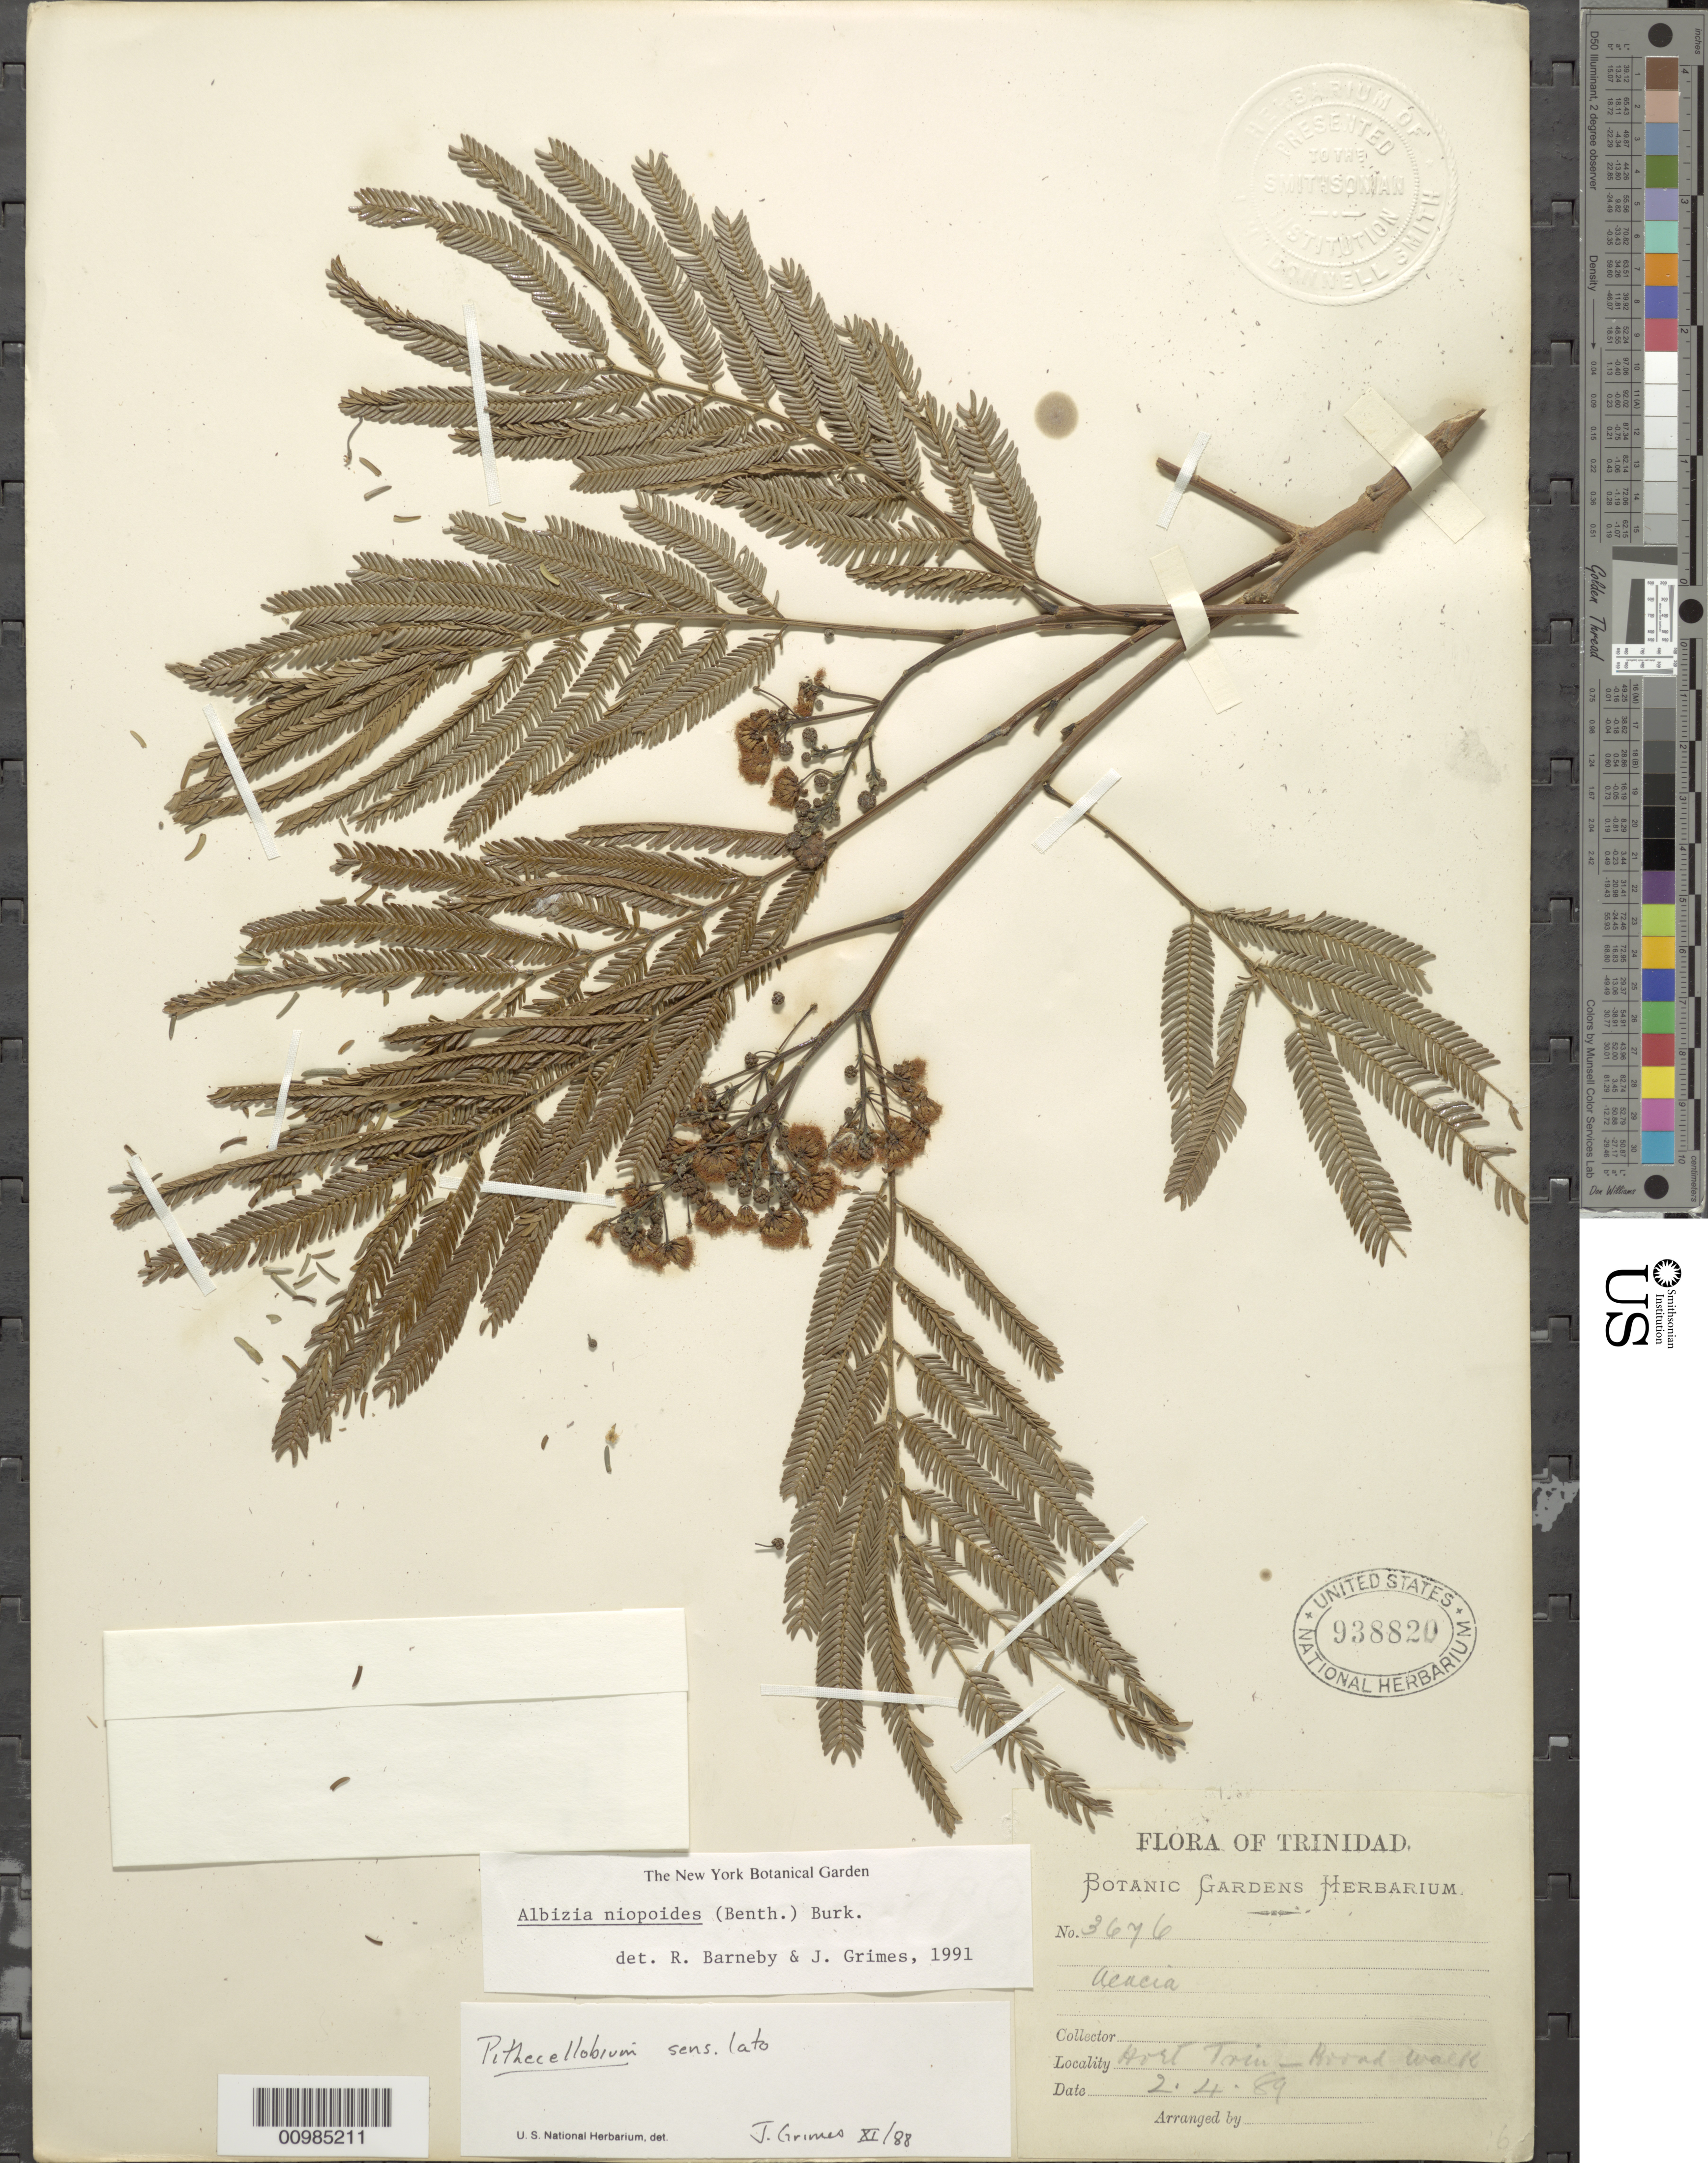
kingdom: Plantae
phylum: Tracheophyta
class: Magnoliopsida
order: Fabales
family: Fabaceae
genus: Pseudalbizzia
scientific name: Pseudalbizzia niopoides var. niopoides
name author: (Spruce ex Benth.) Koenen & Duno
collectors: Botanic Gardens Herbarium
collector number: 3676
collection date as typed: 04 Feb 1889 or 02 Apr 1889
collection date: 1889-02-04 or 1889-04-02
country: Trinidad and Tobago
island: Trinidad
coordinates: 0 N, 0 E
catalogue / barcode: US 938820